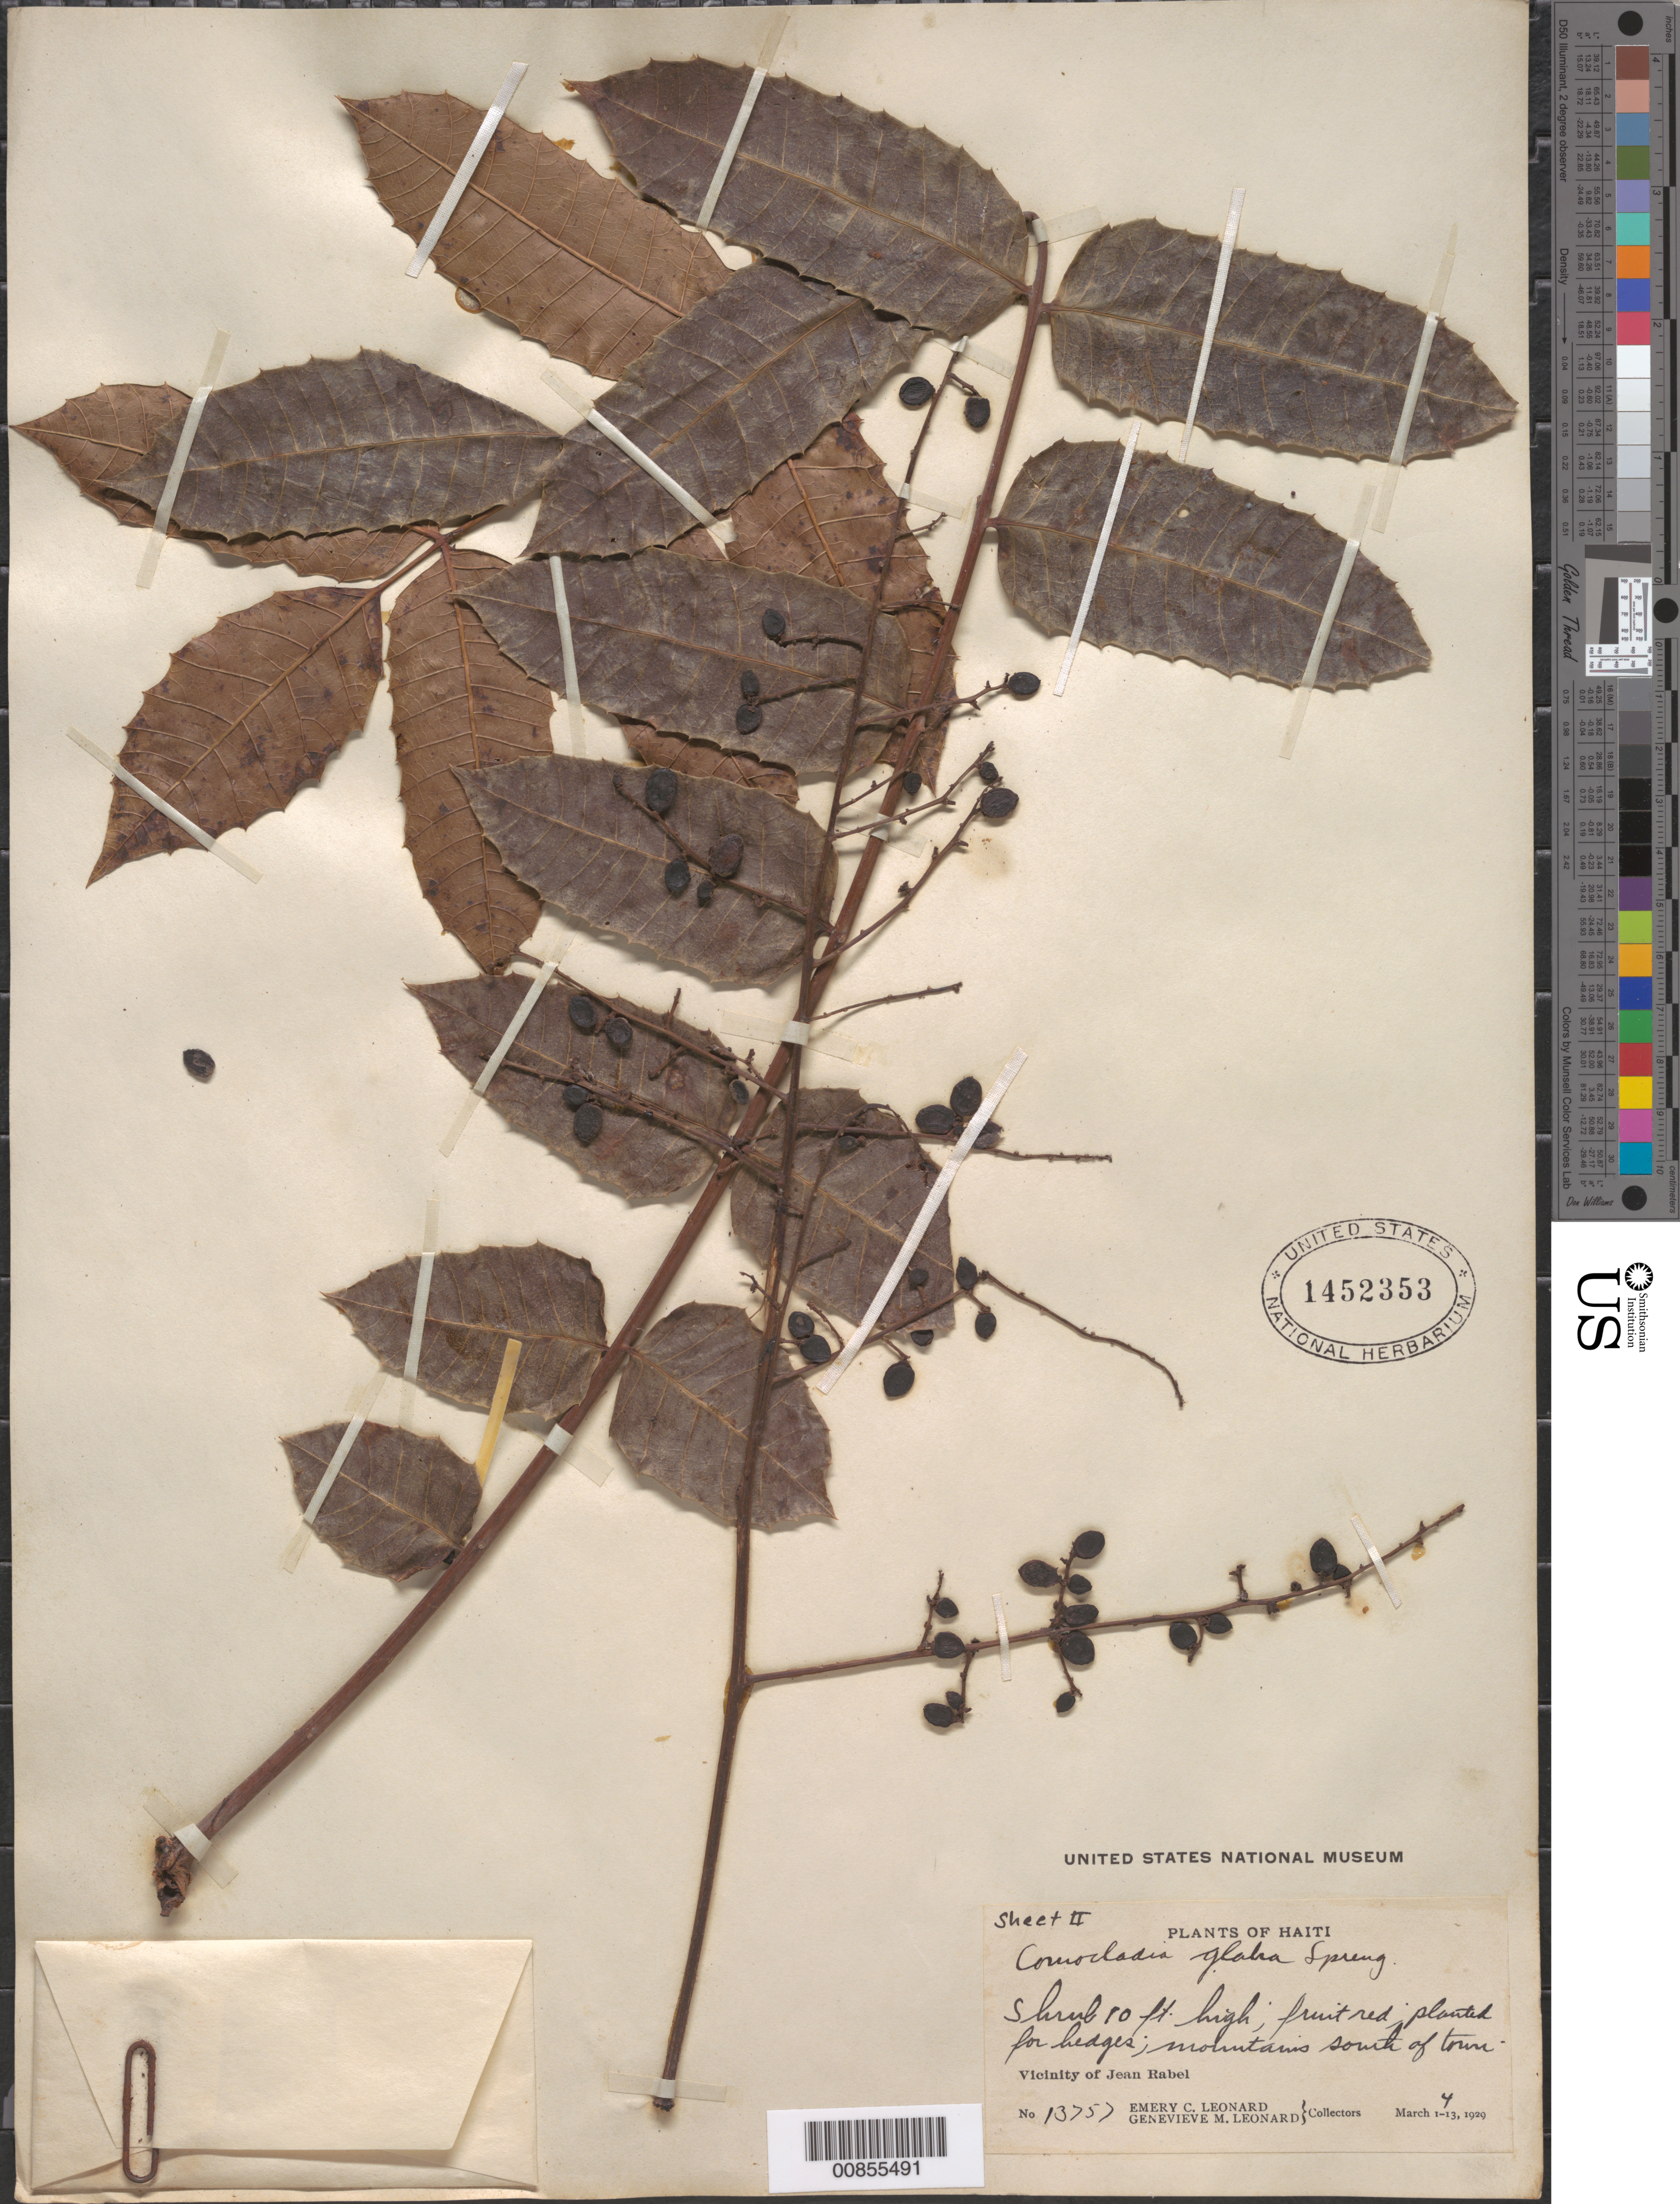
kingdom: Plantae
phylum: Tracheophyta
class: Magnoliopsida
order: Sapindales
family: Anacardiaceae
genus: Comocladia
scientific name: Comocladia glabra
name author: (Schult.) Spreng.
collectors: E. C. Leonard & G. M. Leonard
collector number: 13757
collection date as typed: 04 Mar 1929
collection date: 1929-03-04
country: Haiti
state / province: Nord-Ouest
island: Hispaniola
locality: Vicinity of Jean Rabel, mountains S of town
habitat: Mountains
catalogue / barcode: US 1452353